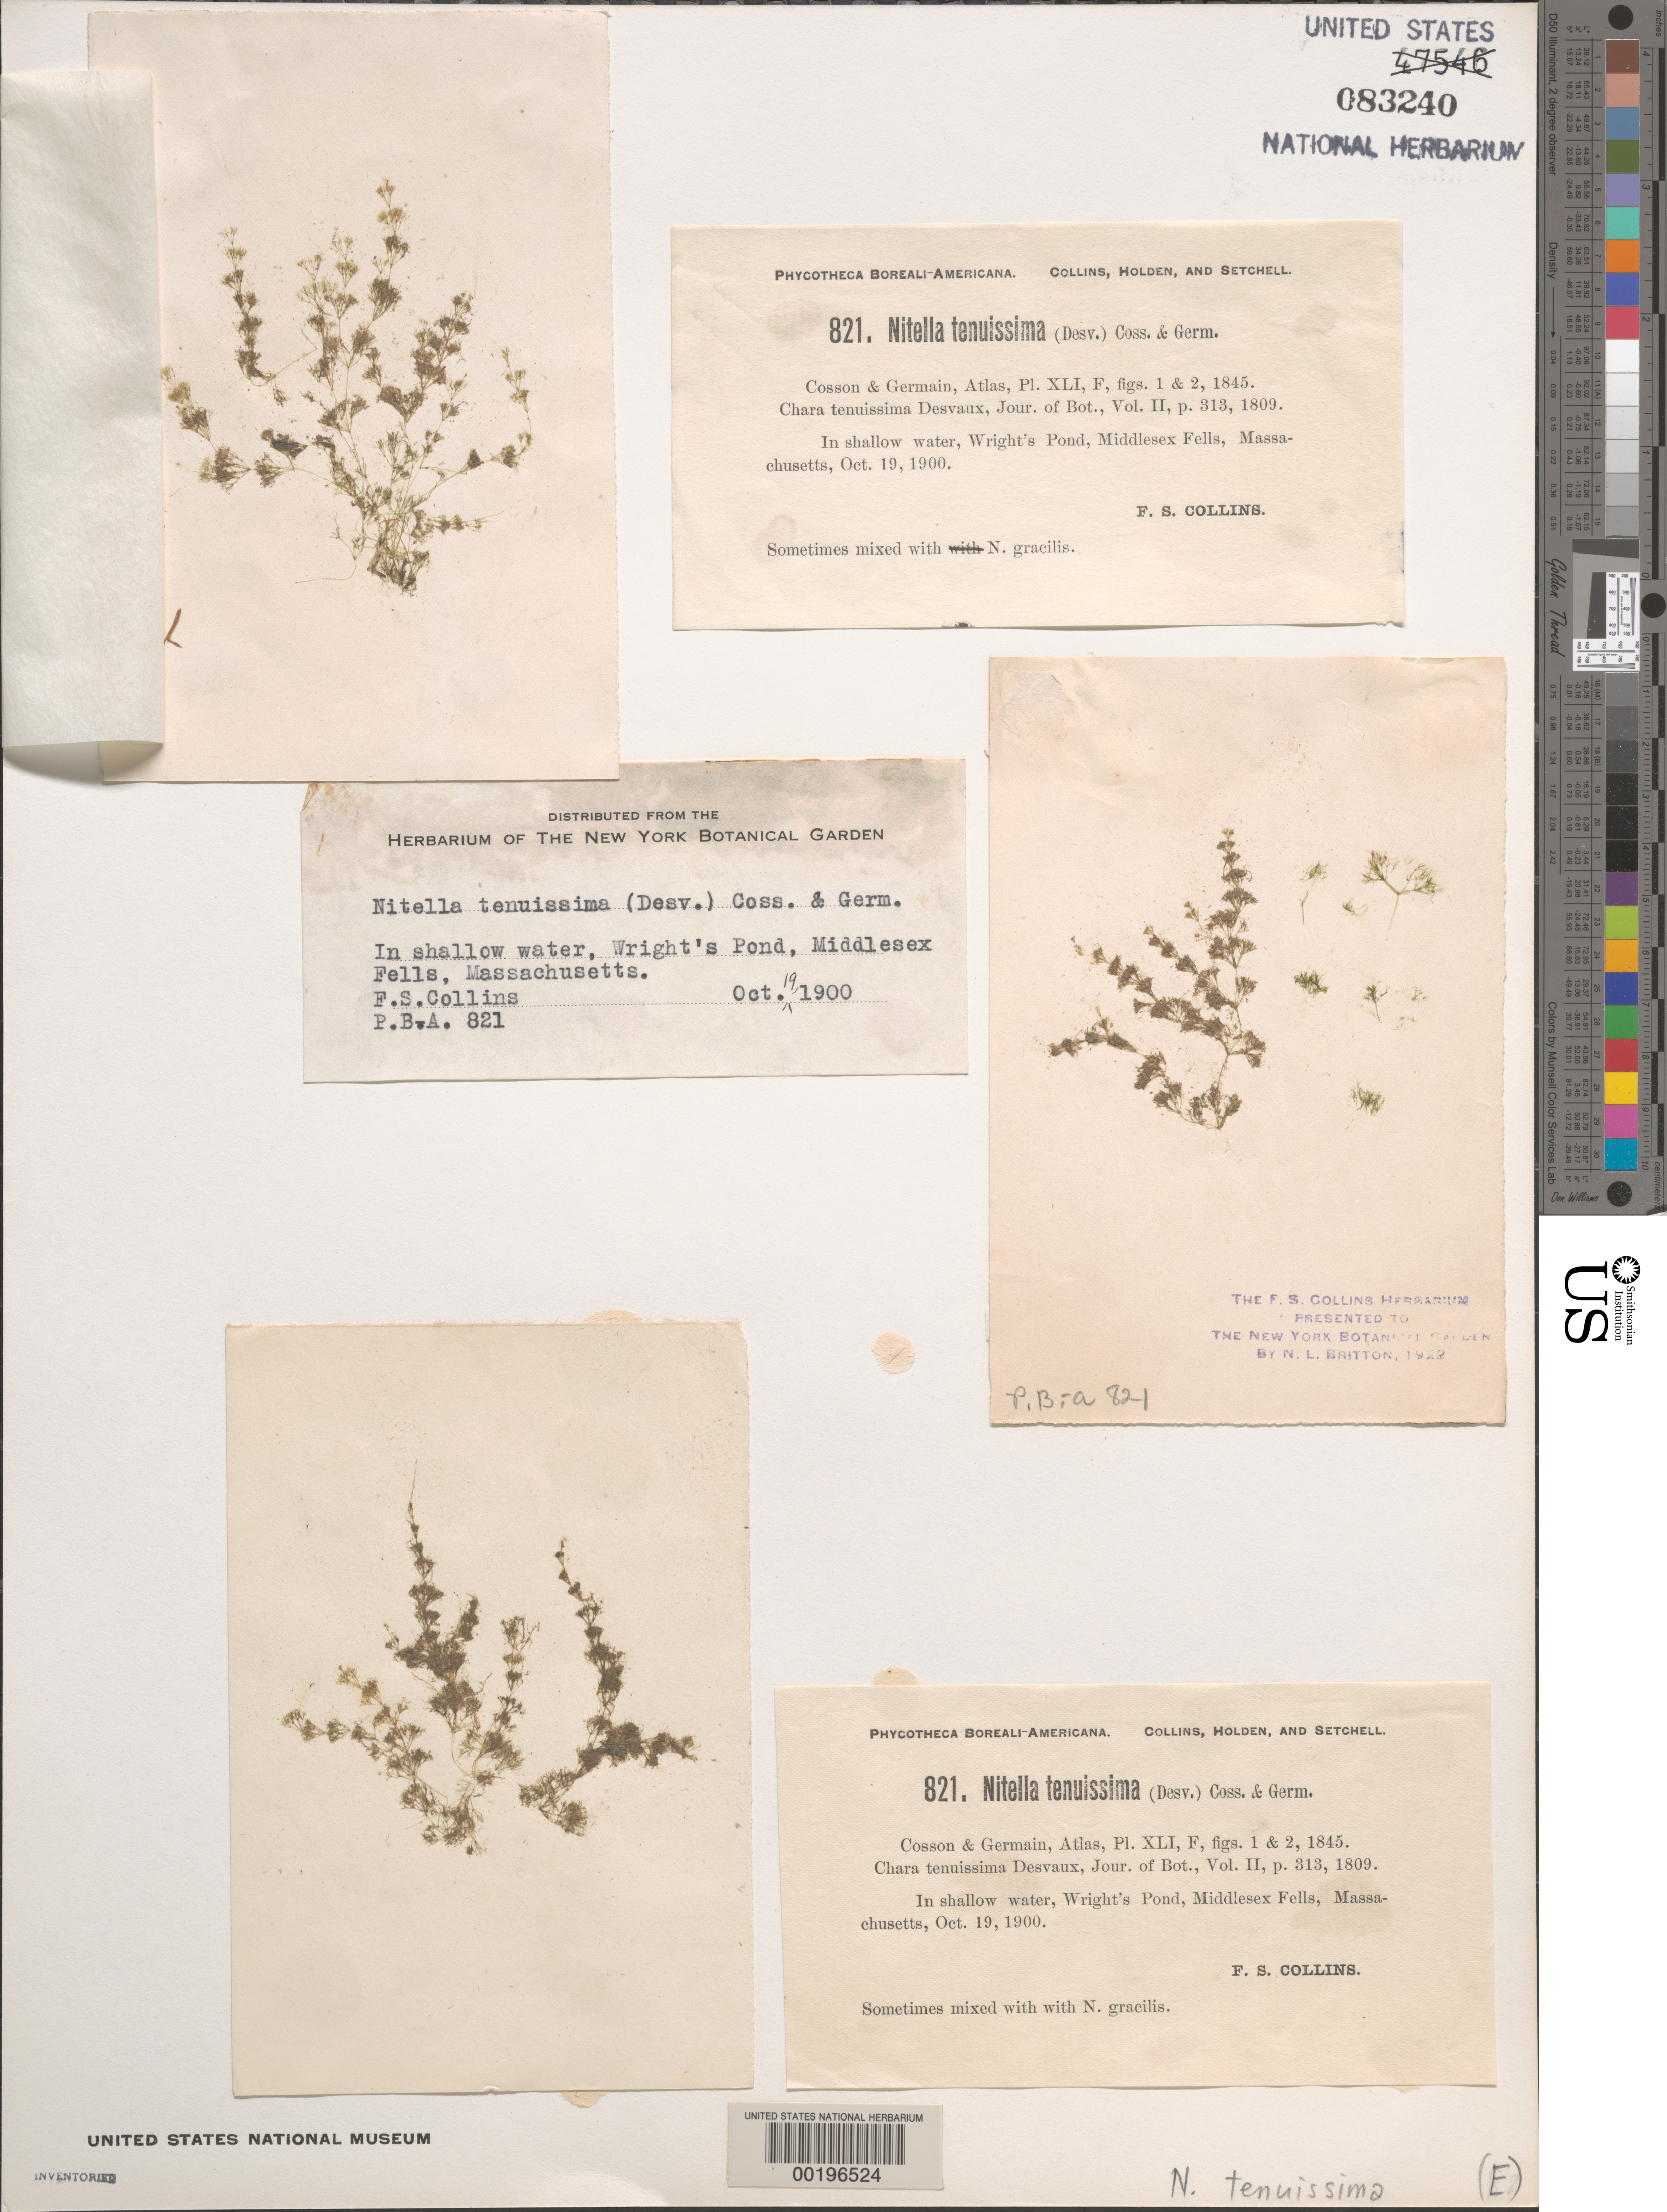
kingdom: Plantae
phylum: Charophyta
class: Charophyceae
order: Charales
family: Characeae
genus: Nitella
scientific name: Nitella tenuissima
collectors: F. Collins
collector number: PB-A 821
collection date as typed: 19 Oct 1900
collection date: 1900-10-19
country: United States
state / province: Massachusetts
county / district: Middlesex County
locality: Wright's Pond, Middlesex Fells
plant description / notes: Collins, Holden & Setchell, Phycotheca Boreali-Americana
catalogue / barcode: US 83240